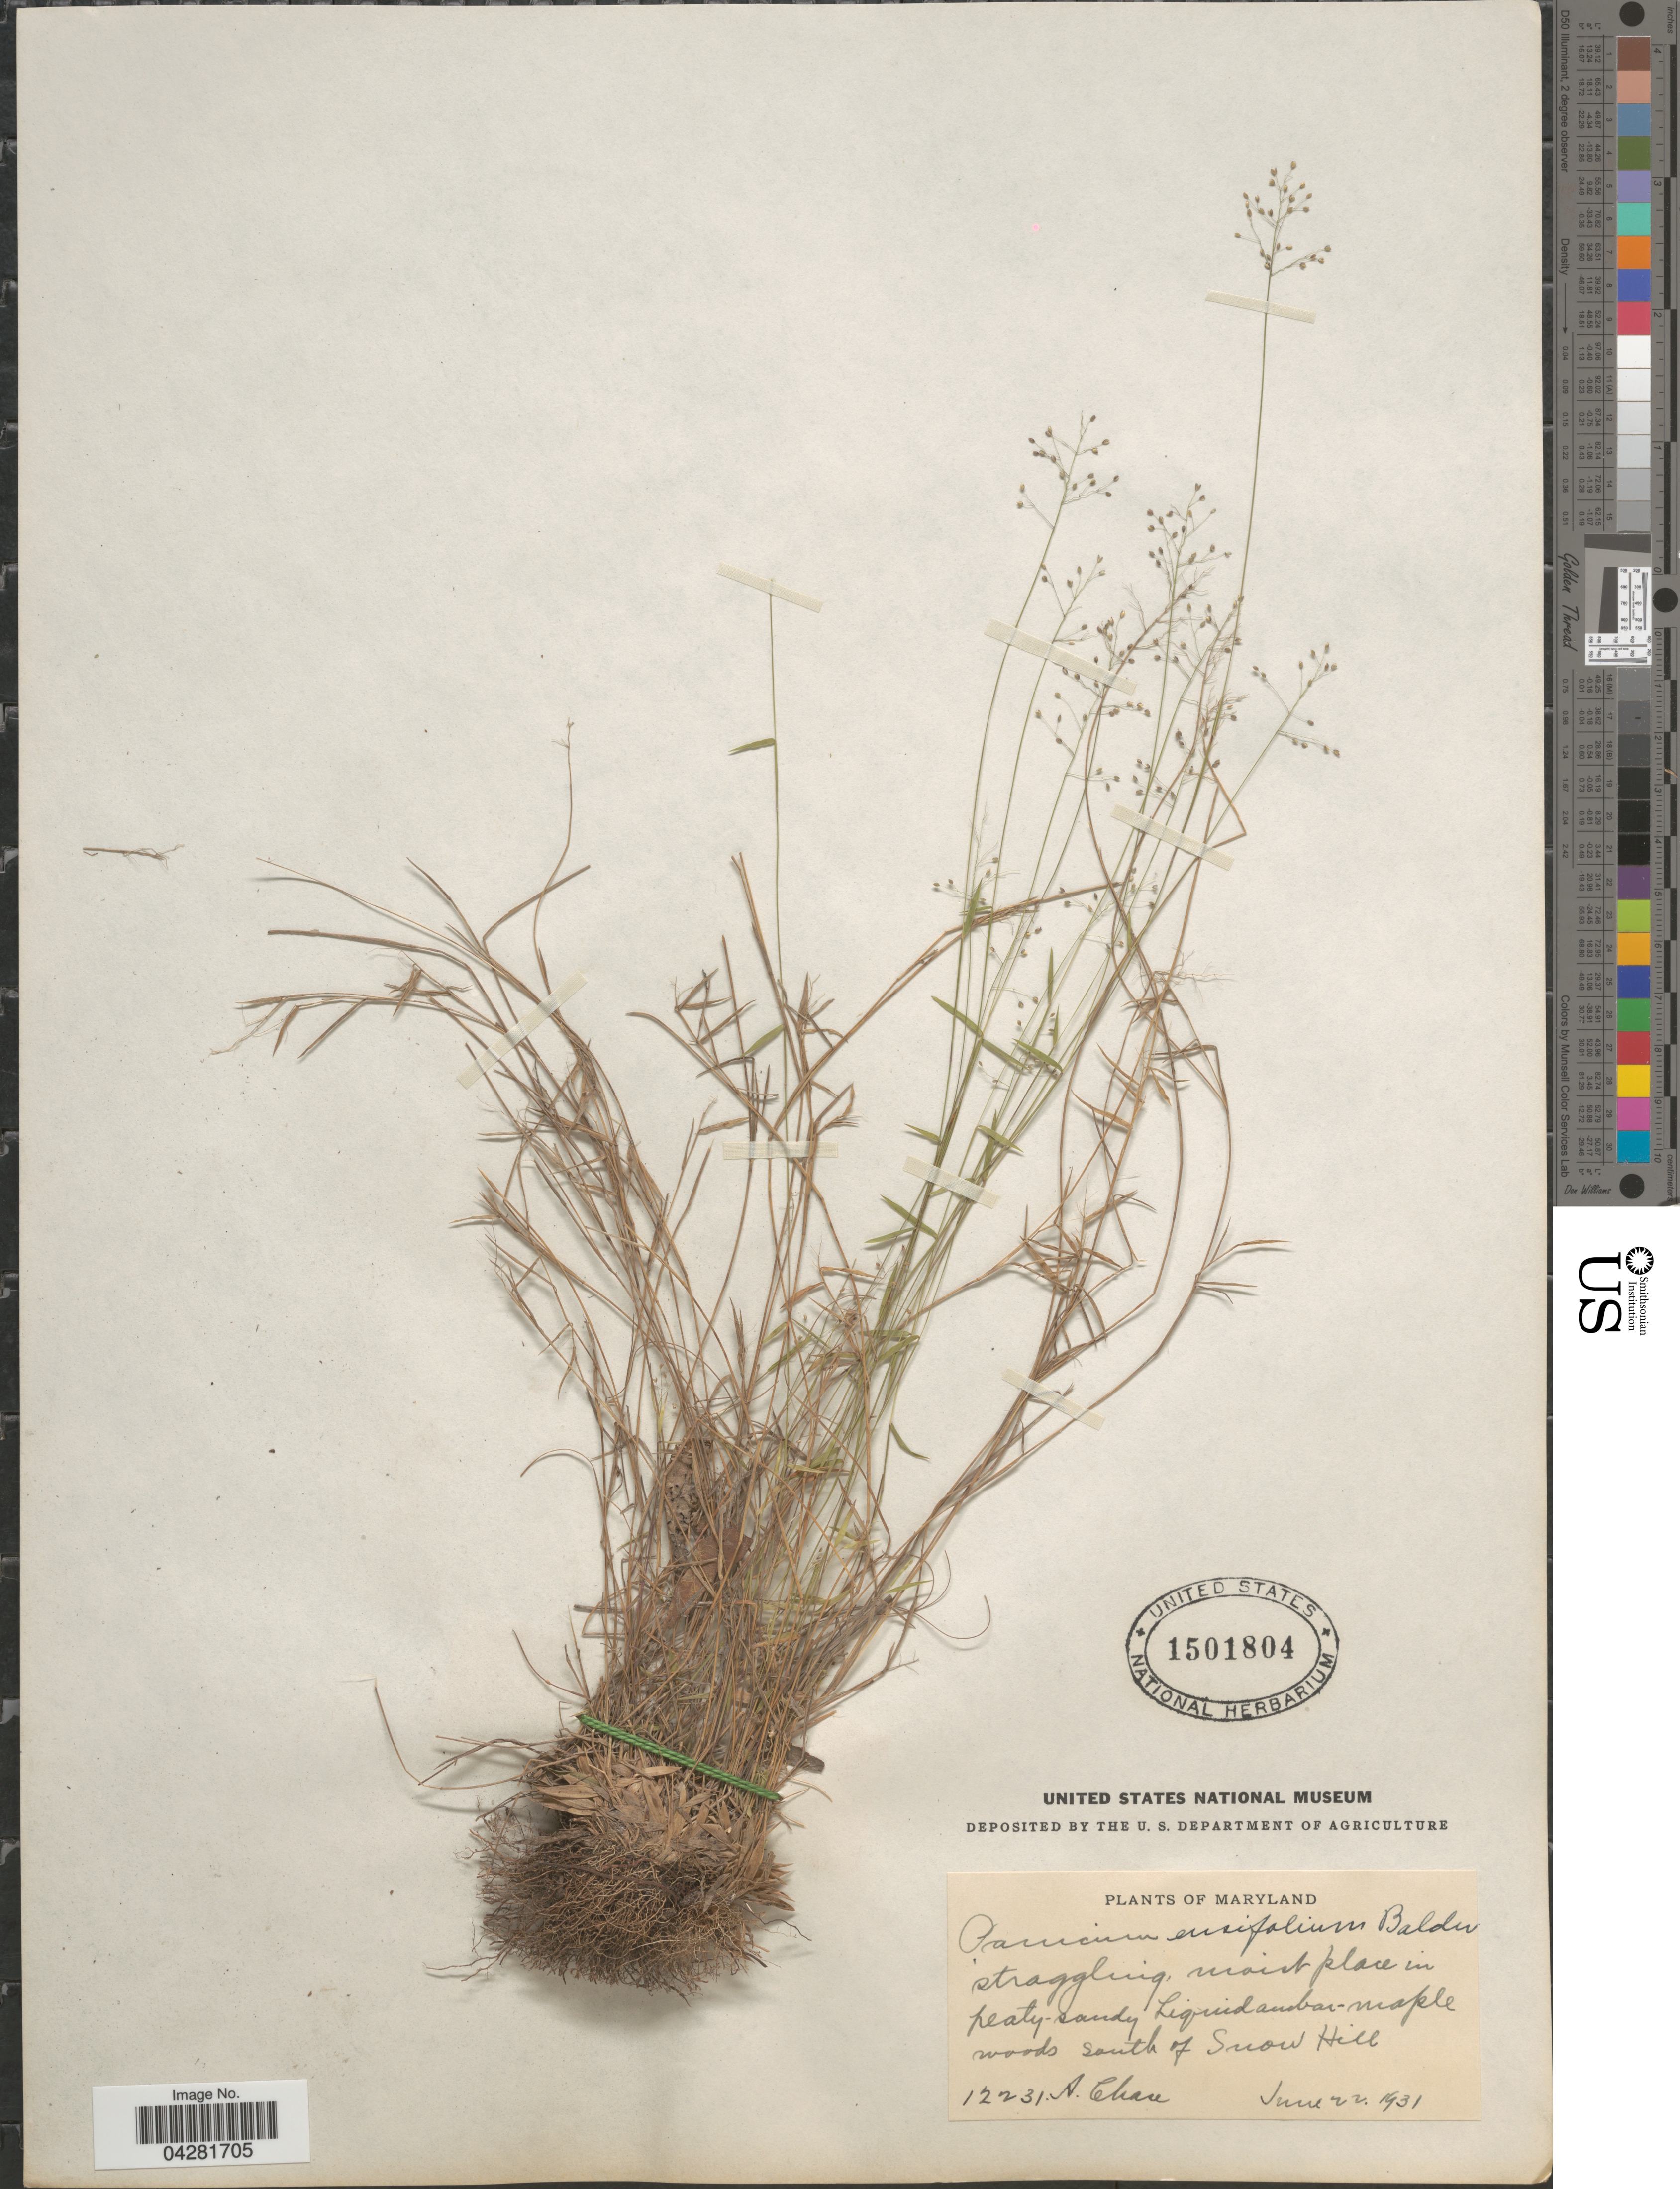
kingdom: Plantae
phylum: Tracheophyta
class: Liliopsida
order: Poales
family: Poaceae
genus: Dichanthelium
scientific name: Dichanthelium ensifolium var. ensifolium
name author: (Baldwin ex Elliot) Gould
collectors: A. Chase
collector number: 12231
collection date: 1931-06-22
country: United States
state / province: Maryland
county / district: Worcester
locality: South of Snow Hill.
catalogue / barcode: US 1501804